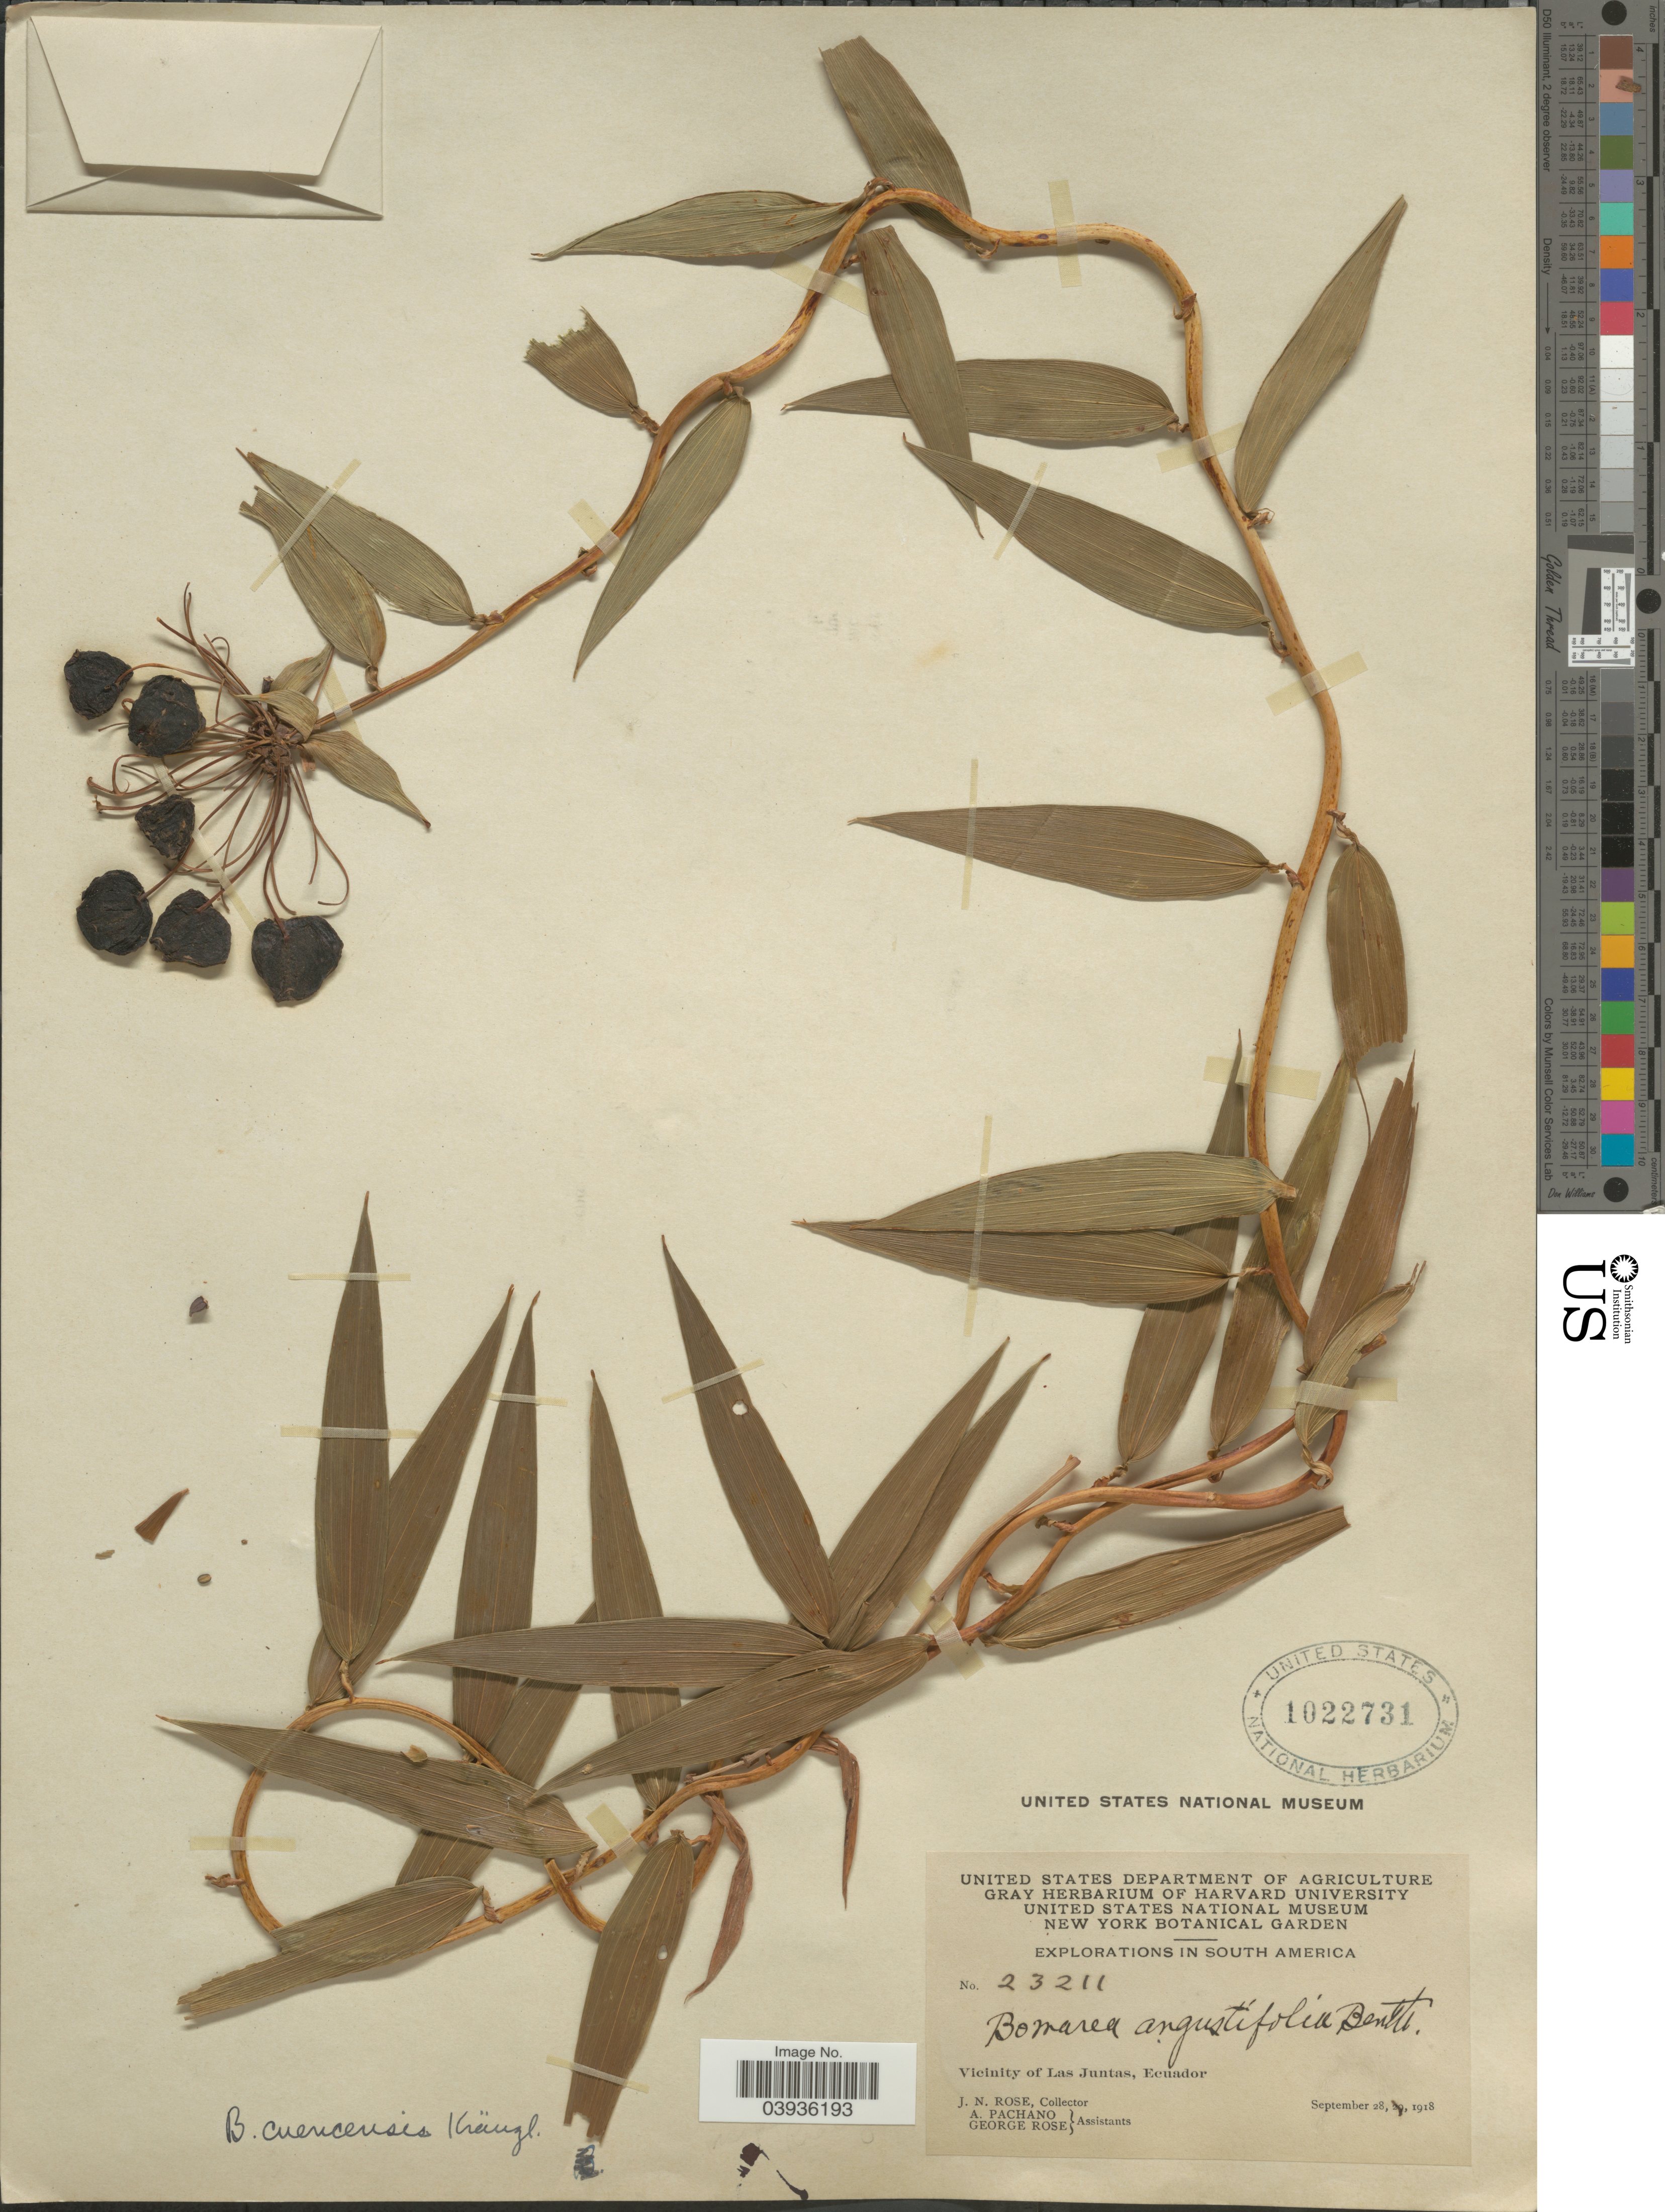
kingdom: Plantae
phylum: Tracheophyta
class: Liliopsida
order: Liliales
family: Alstroemeriaceae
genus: Bomarea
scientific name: Bomarea cuencensis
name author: Kraenzl.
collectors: J. N. Rose, A. Pachano & G. Rose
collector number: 23211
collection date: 1918-09-28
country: Ecuador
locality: Vicinity of Las Juntas.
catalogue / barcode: US 1022731